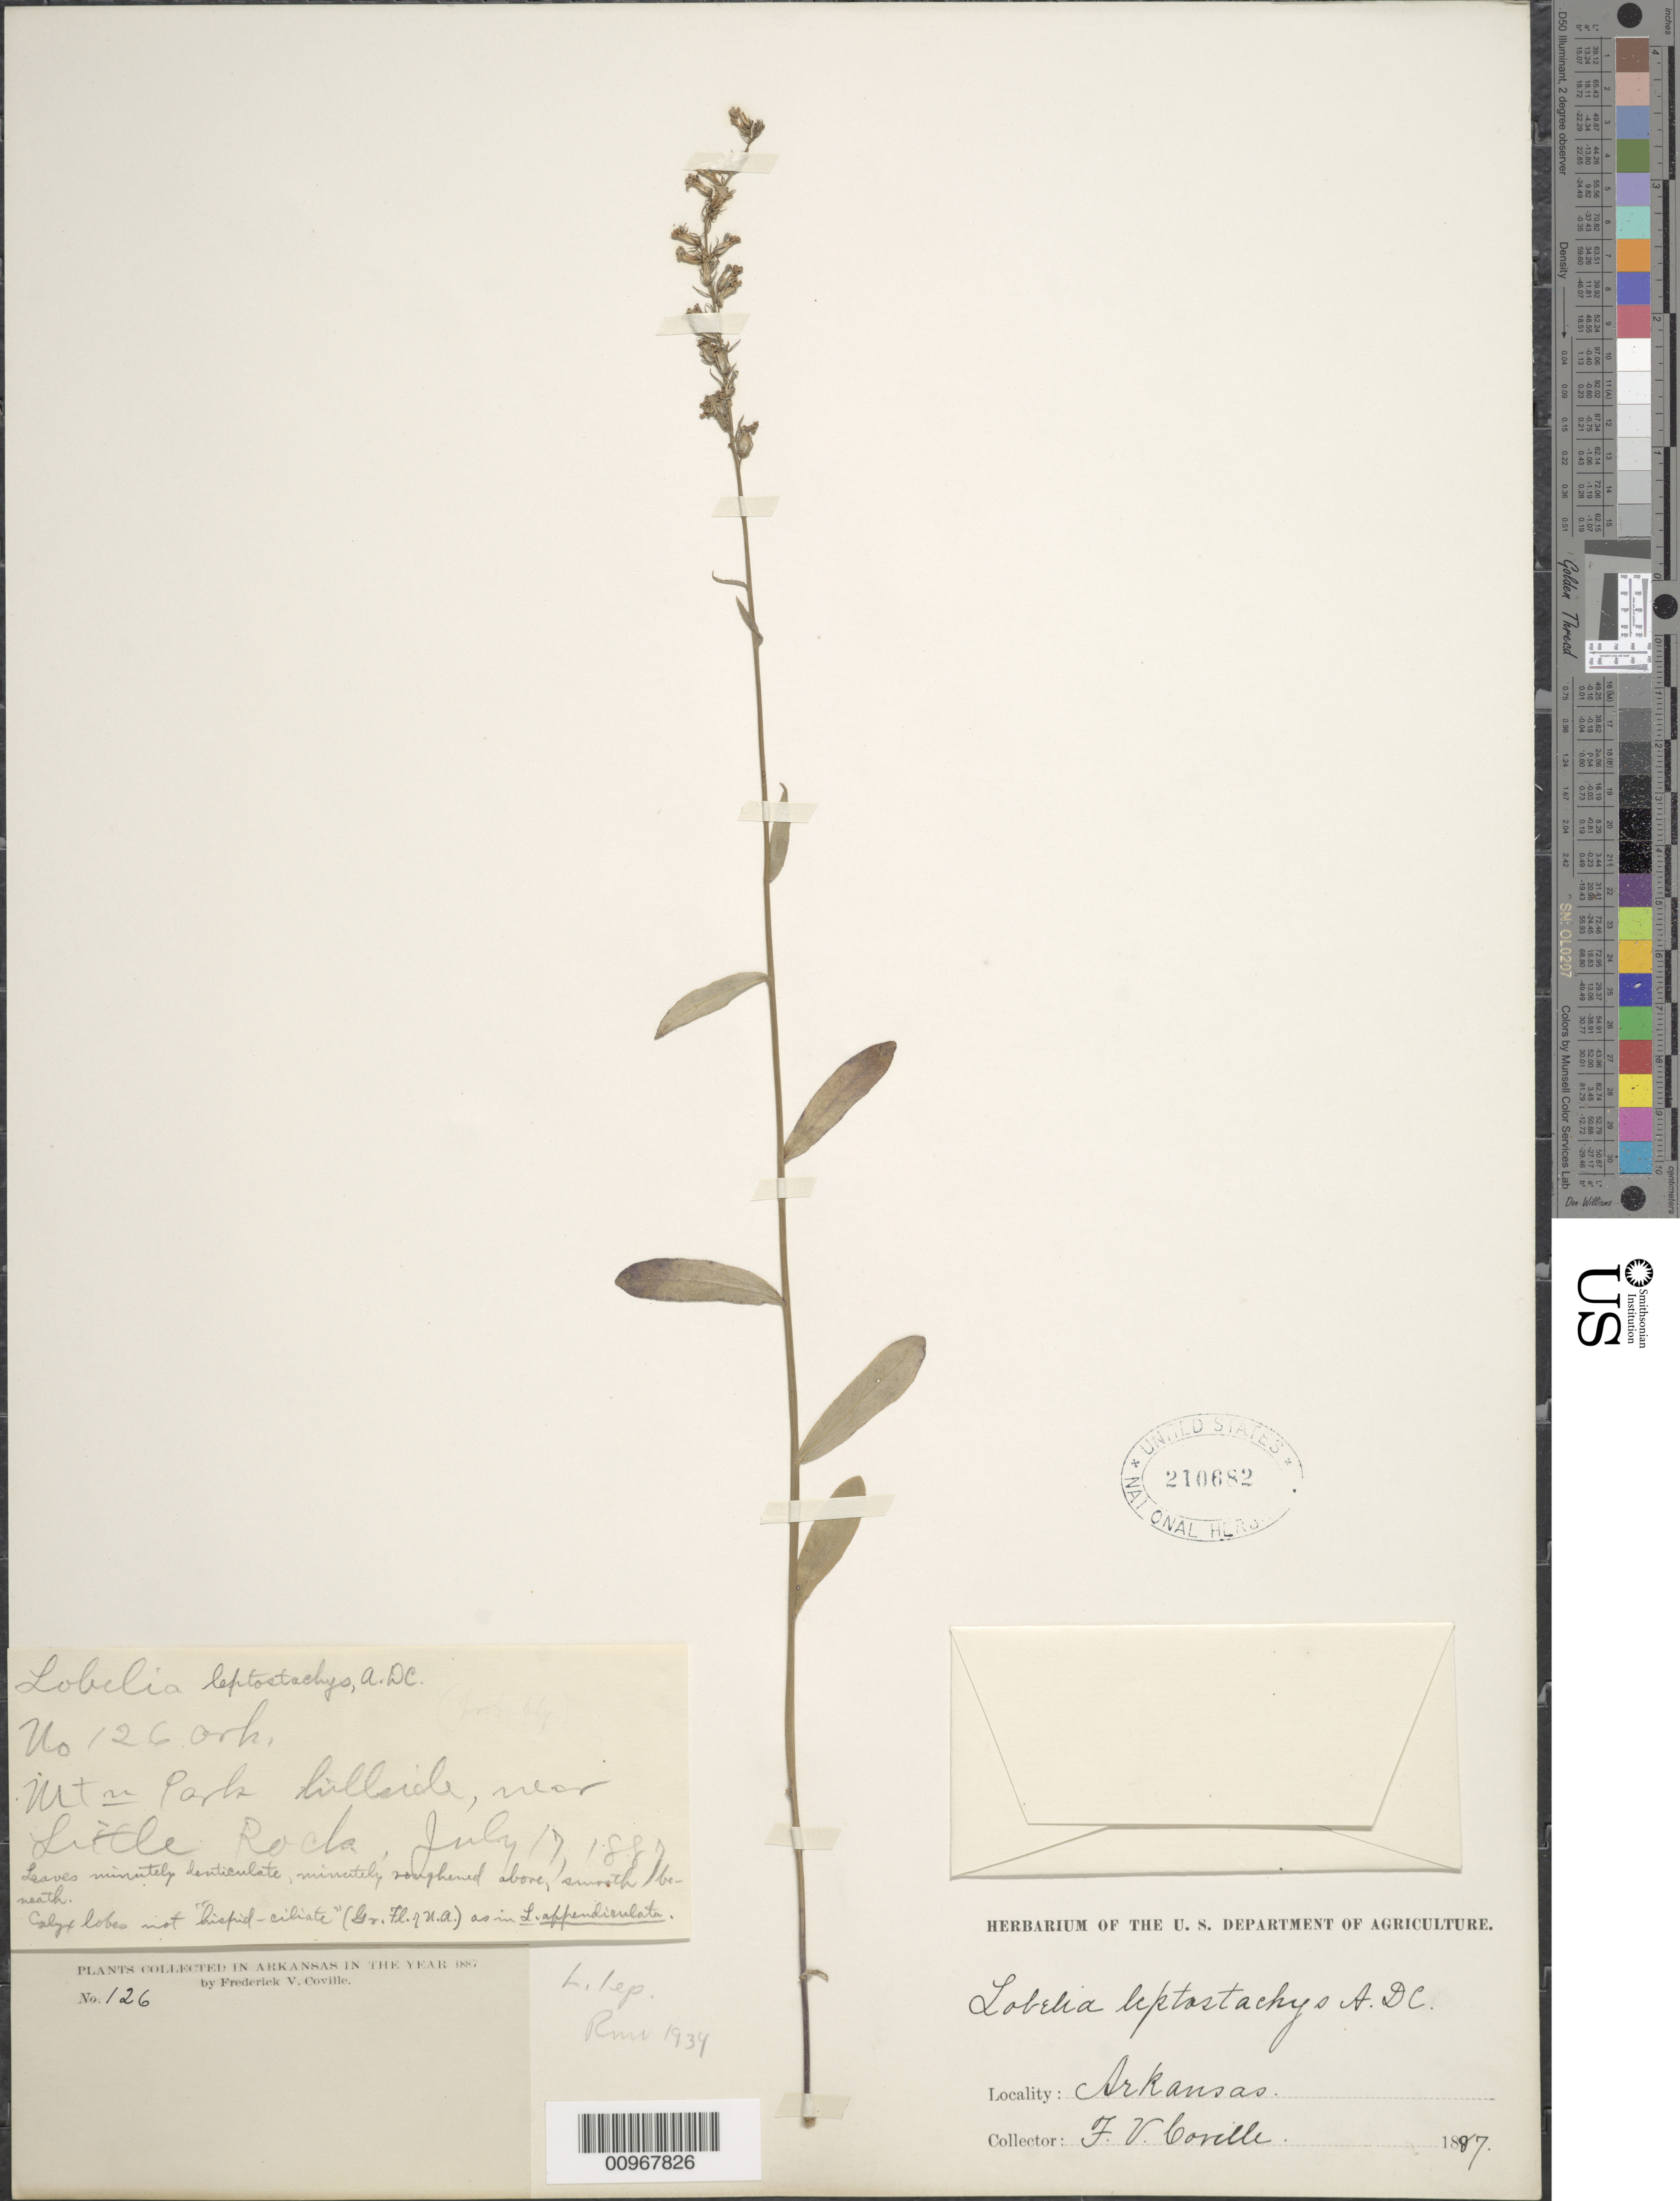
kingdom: Plantae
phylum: Tracheophyta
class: Magnoliopsida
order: Asterales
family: Campanulaceae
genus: Lobelia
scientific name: Lobelia leptostachys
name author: A. DC.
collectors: F. V. Coville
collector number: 126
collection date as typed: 17 Jul 1887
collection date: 1887-07-17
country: United States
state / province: Arkansas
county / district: Pulaski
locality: Near Little Rock, Mtn. Park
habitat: hillside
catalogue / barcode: US 210682